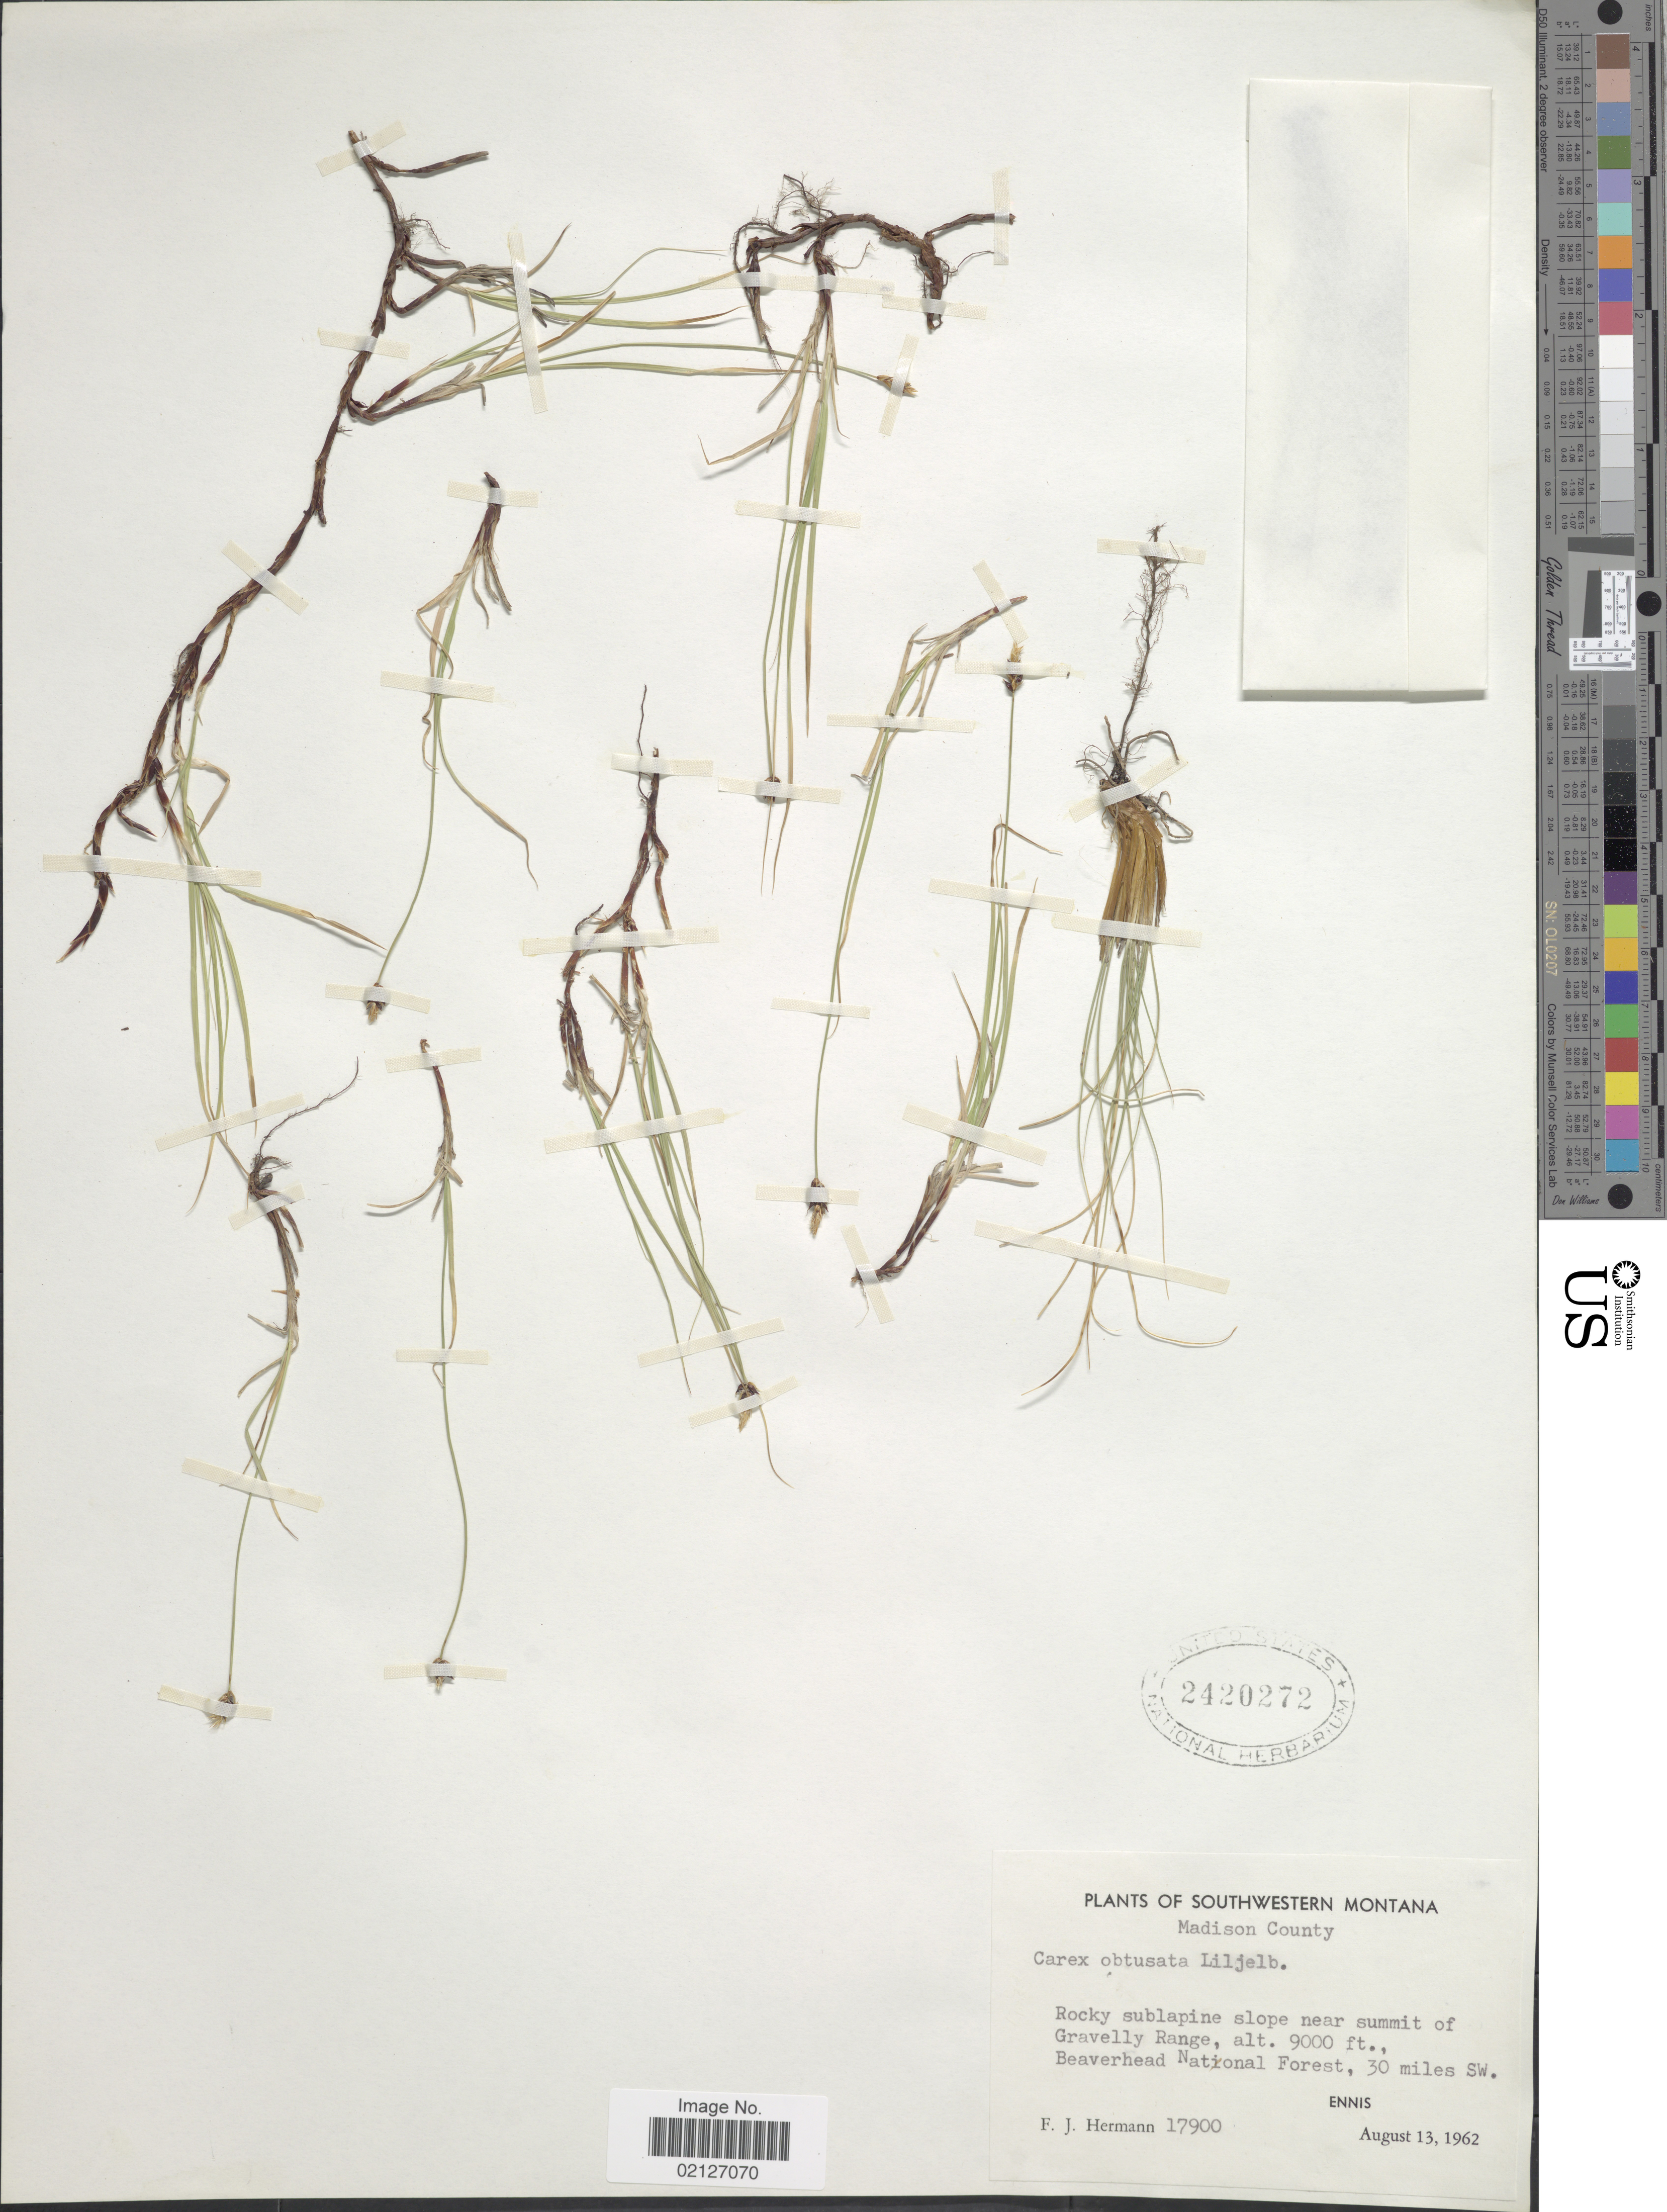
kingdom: Plantae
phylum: Tracheophyta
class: Liliopsida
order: Poales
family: Cyperaceae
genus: Carex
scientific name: Carex obtusata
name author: Lilj.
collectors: F. J. Hermann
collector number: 17900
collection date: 1962-08-13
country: United States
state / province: Montana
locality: Southwestern Montana, Madison County, rocky subalpine slope near summit of Gravelly Range, Beaverhead National Forest, 30 miles SW. Ennis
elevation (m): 2743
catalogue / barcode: US 2420272